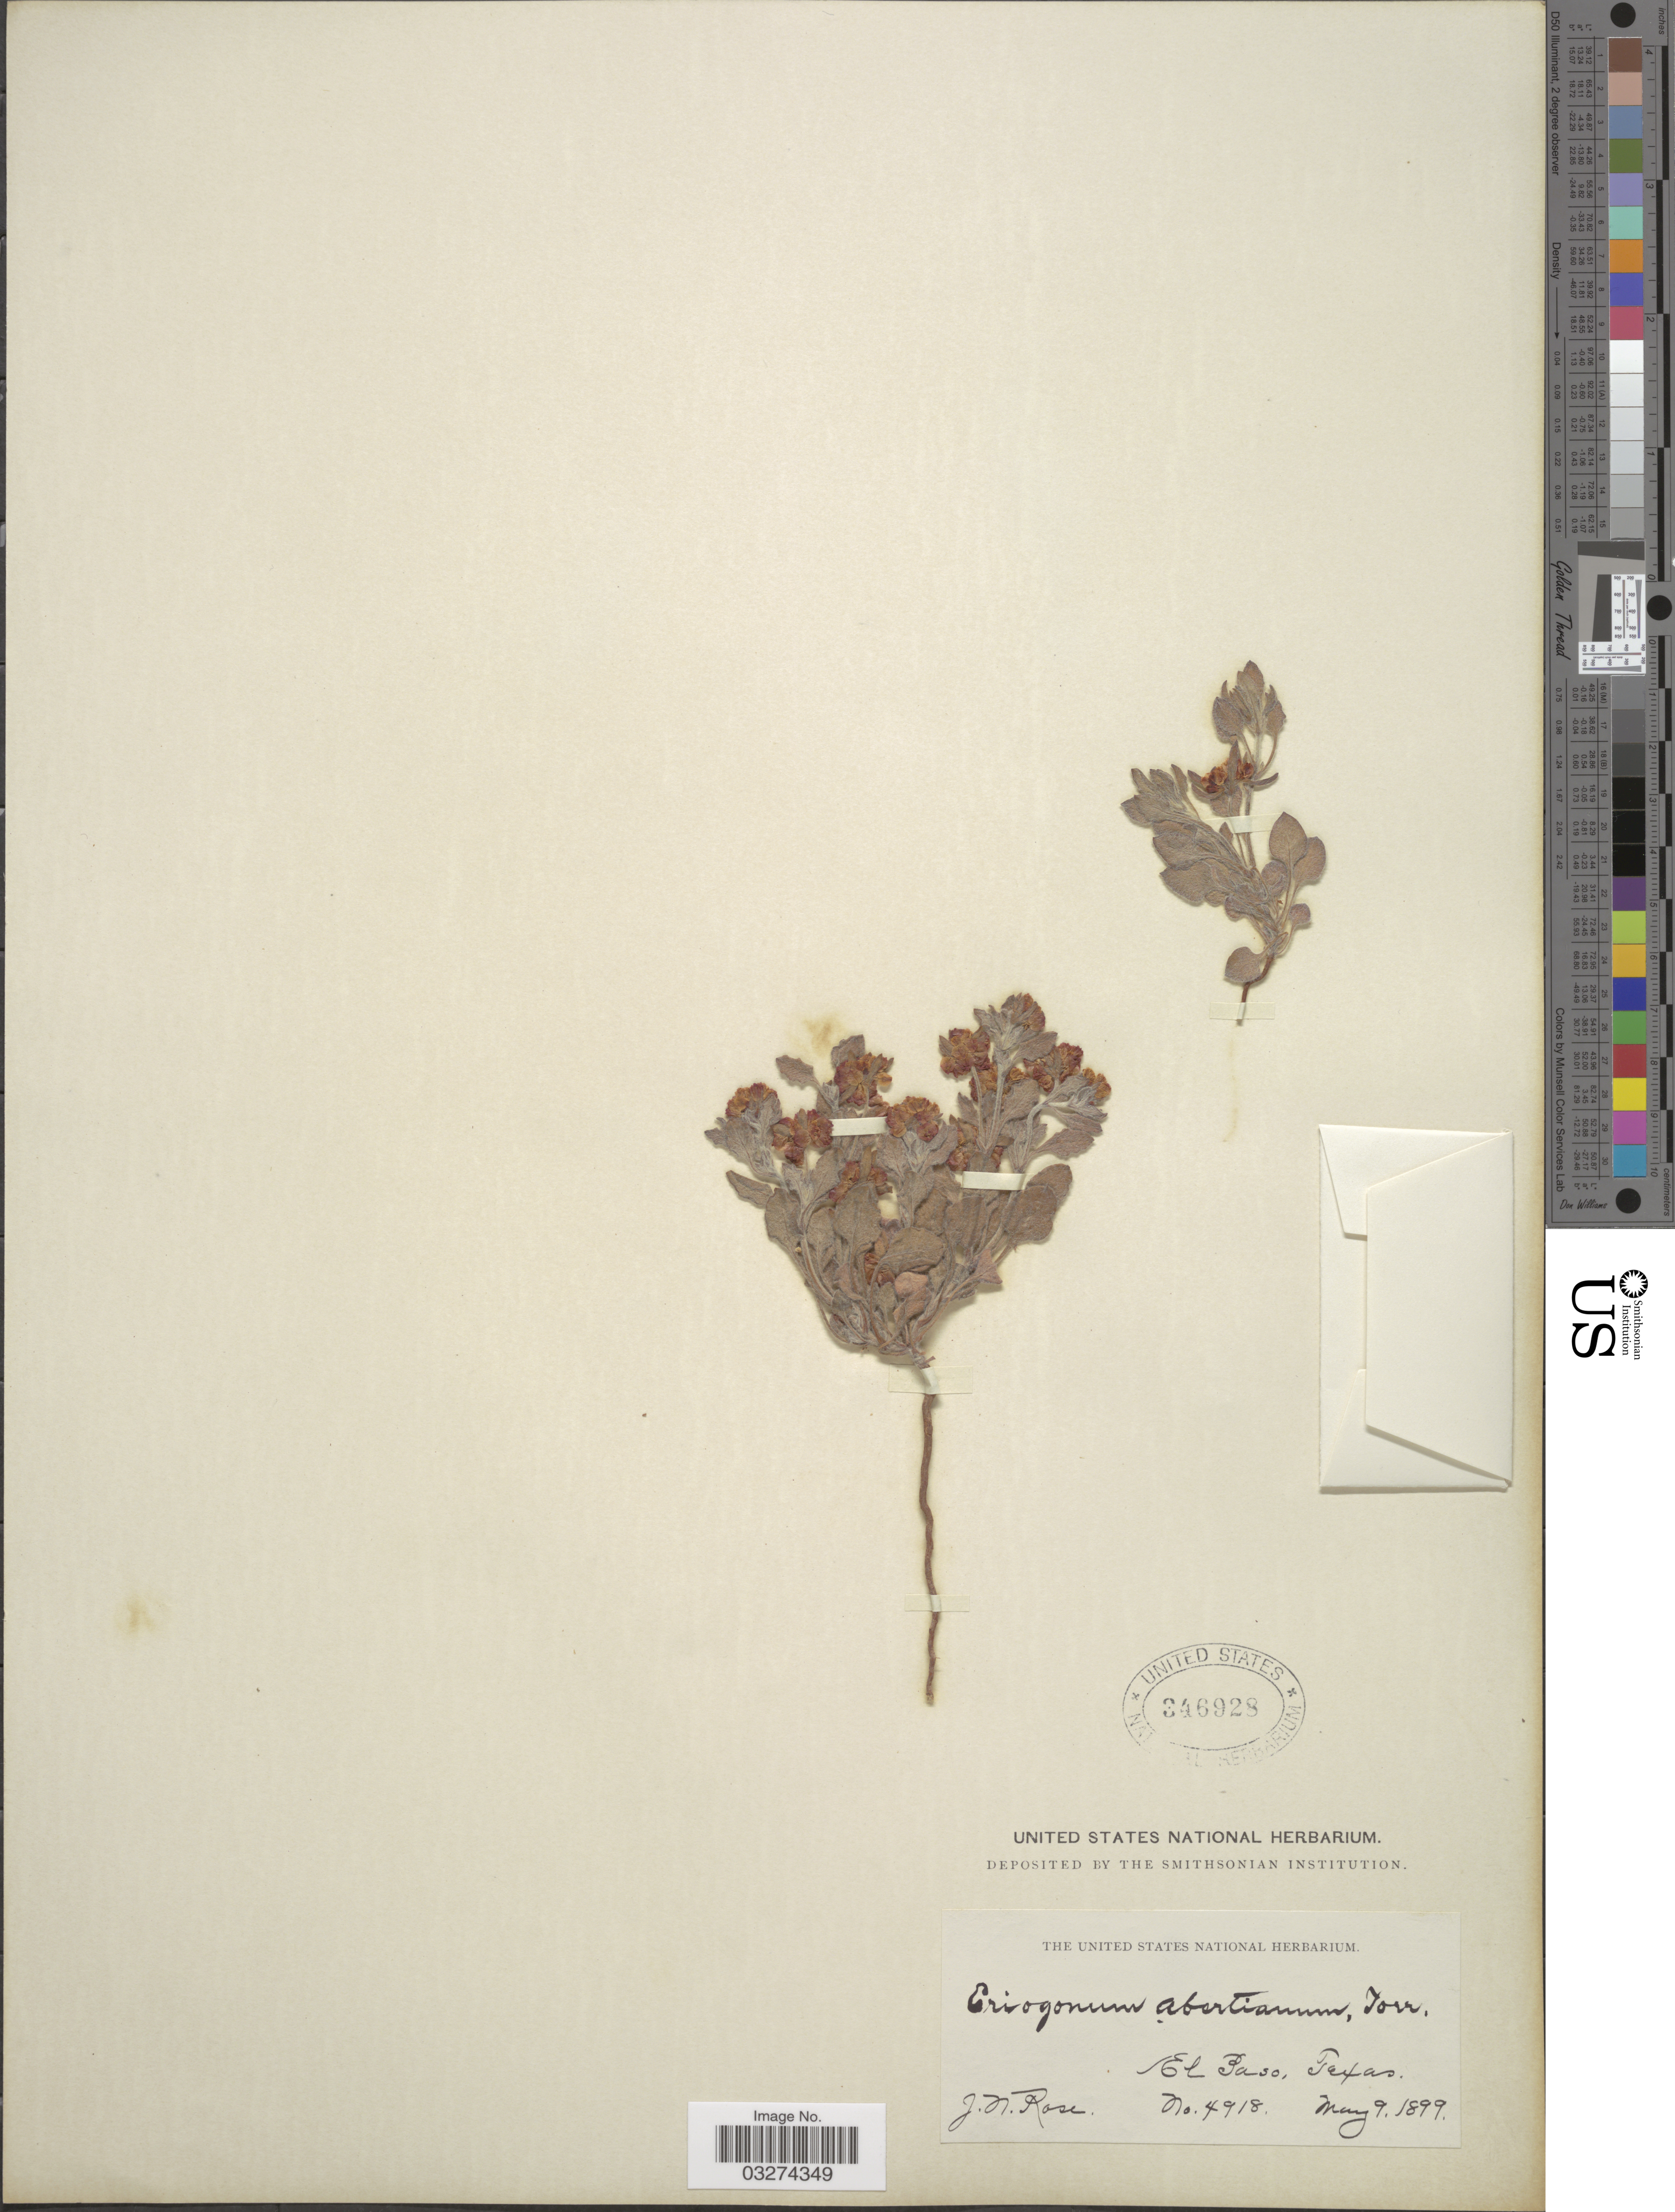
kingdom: Plantae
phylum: Tracheophyta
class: Magnoliopsida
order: Caryophyllales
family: Polygonaceae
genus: Eriogonum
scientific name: Eriogonum abertianum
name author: Torr.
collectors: J. N. Rose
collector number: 4918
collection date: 1899-05-09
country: United States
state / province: Texas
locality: El Paso.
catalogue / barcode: US 346928